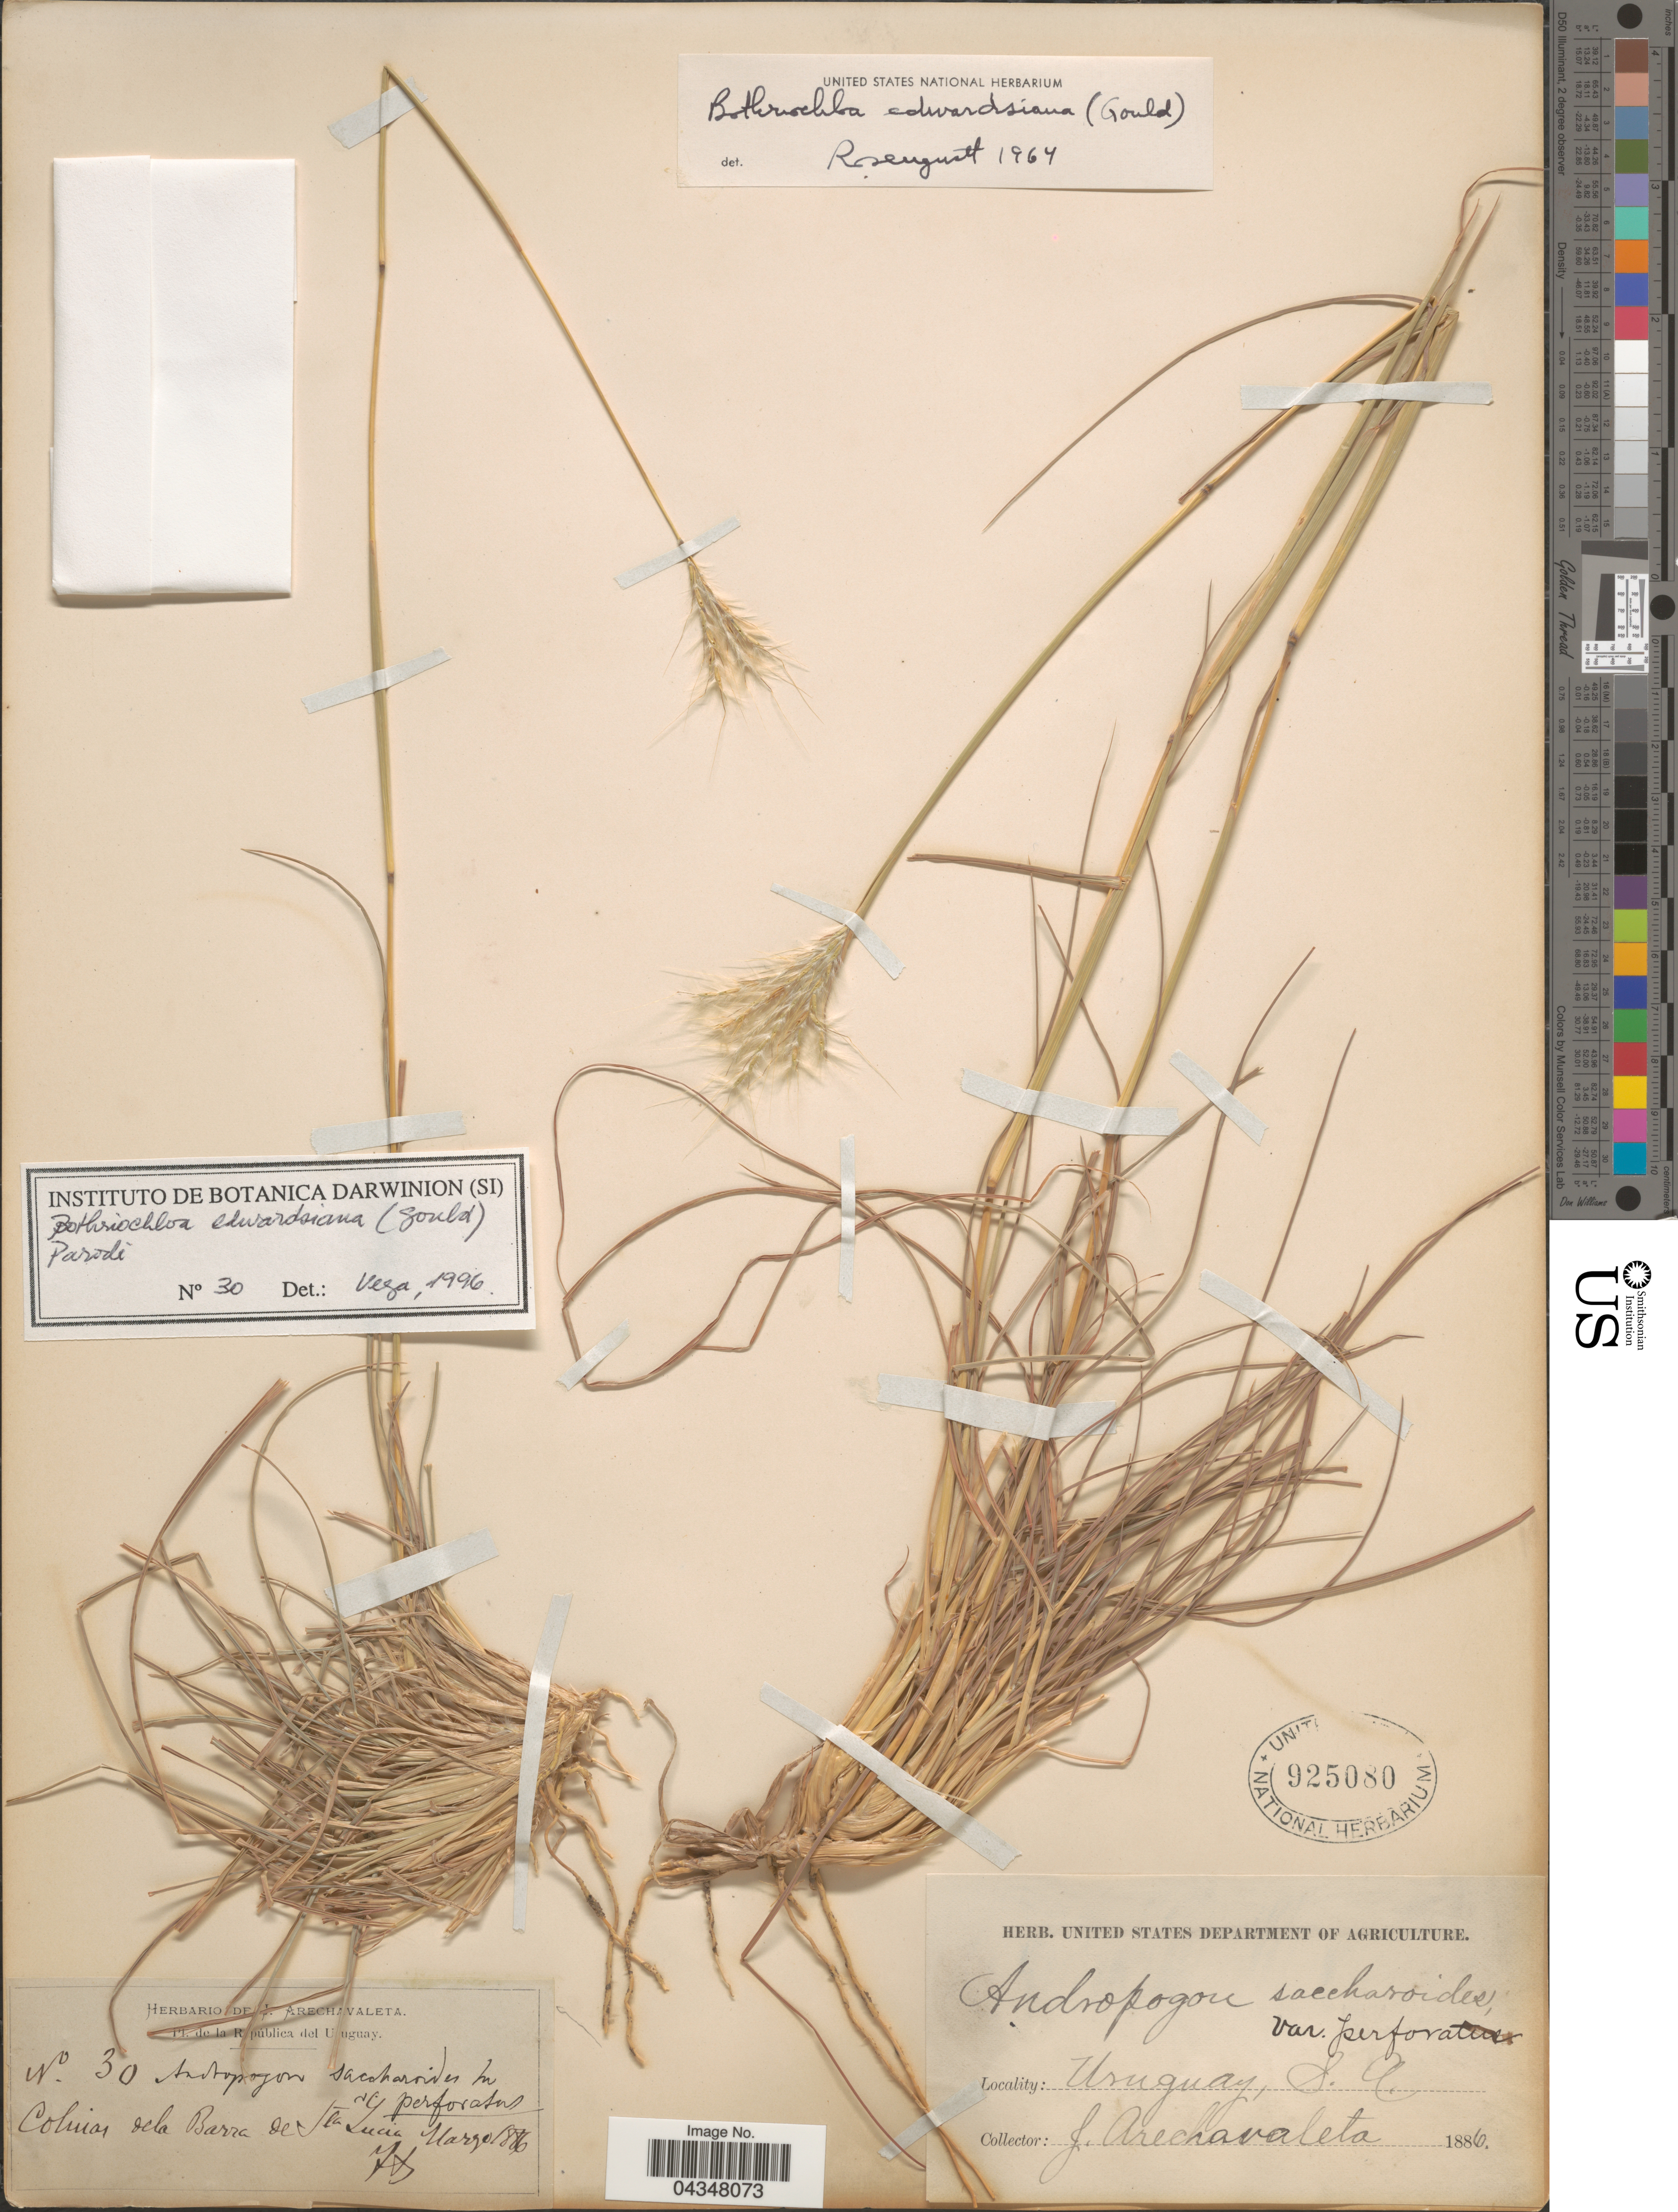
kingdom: Plantae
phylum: Tracheophyta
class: Liliopsida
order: Poales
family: Poaceae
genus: Bothriochloa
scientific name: Bothriochloa edwardsiana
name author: (Gould) Parodi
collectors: J. Arechavaleta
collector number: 30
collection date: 1886-03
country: Uruguay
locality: Colonias dela Barra de Sta Lucia.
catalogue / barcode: US 925080